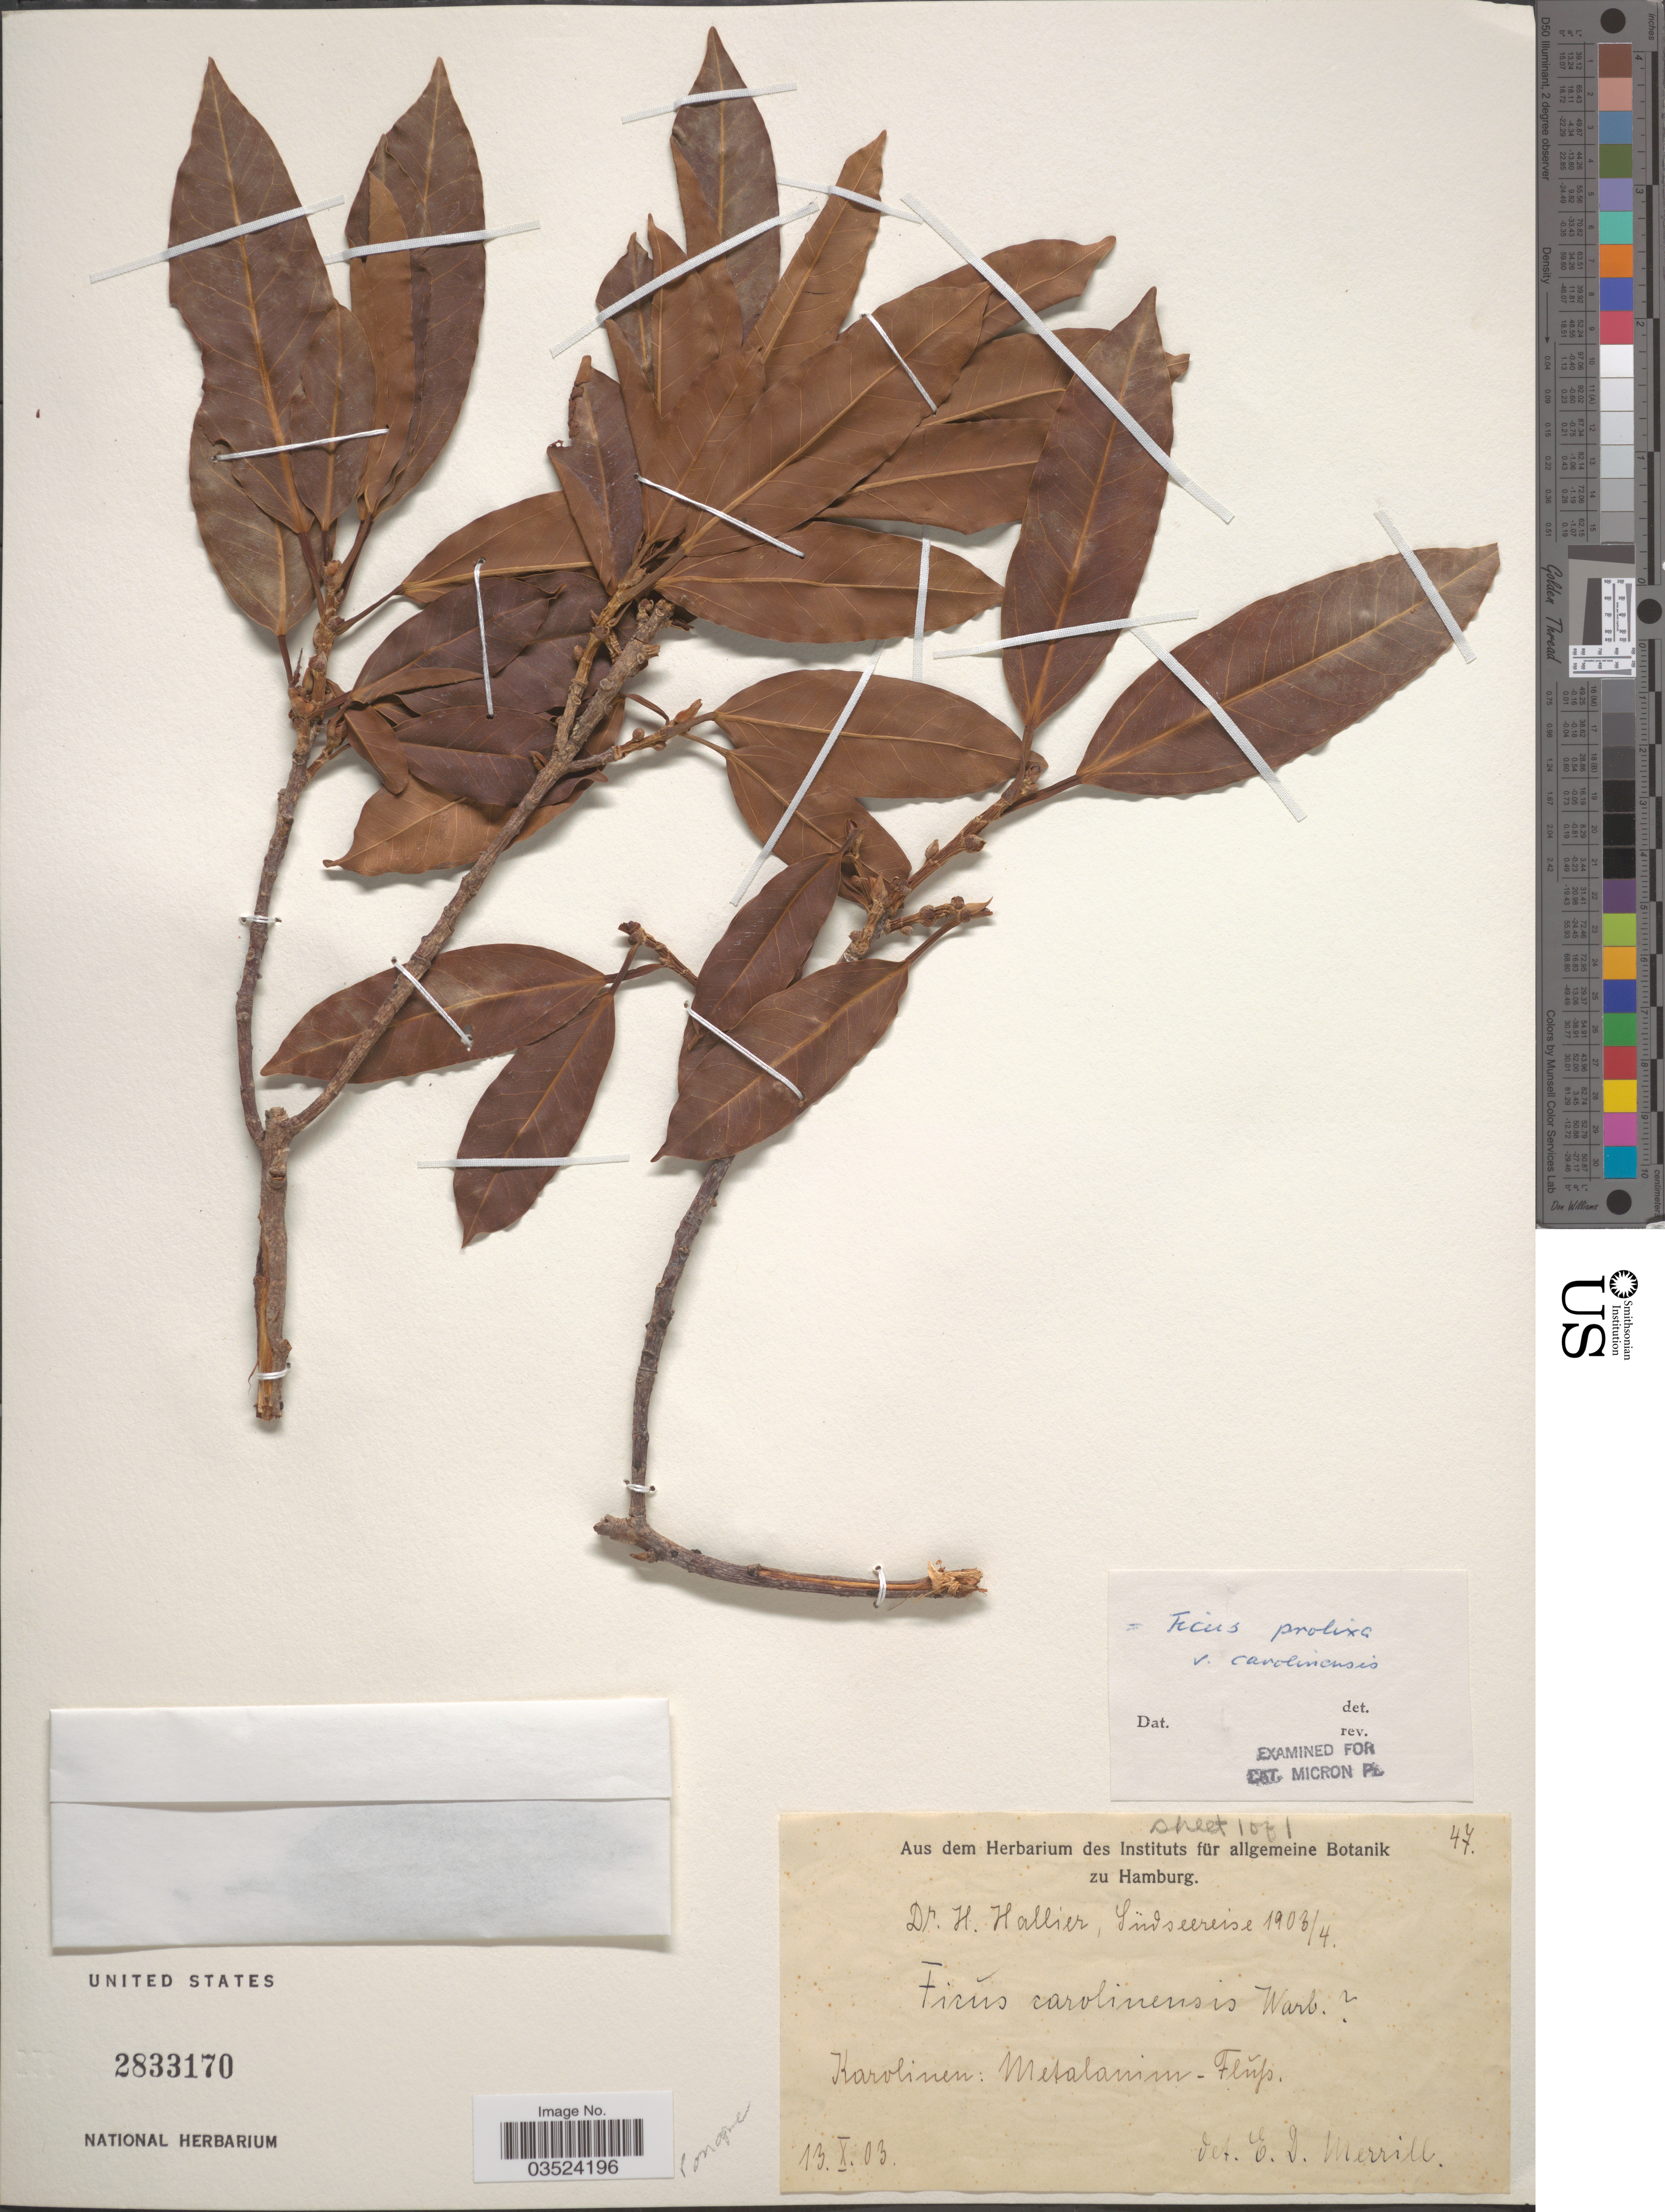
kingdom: Plantae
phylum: Tracheophyta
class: Magnoliopsida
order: Rosales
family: Moraceae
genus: Ficus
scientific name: Ficus prolixa var. carolinensis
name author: (Warb.) Fosberg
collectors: H. G. Hallier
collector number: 47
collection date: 1903-10-13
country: Micronesia, Federated States of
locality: Karolinen: Metalanim Fluss.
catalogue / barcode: US 2833170